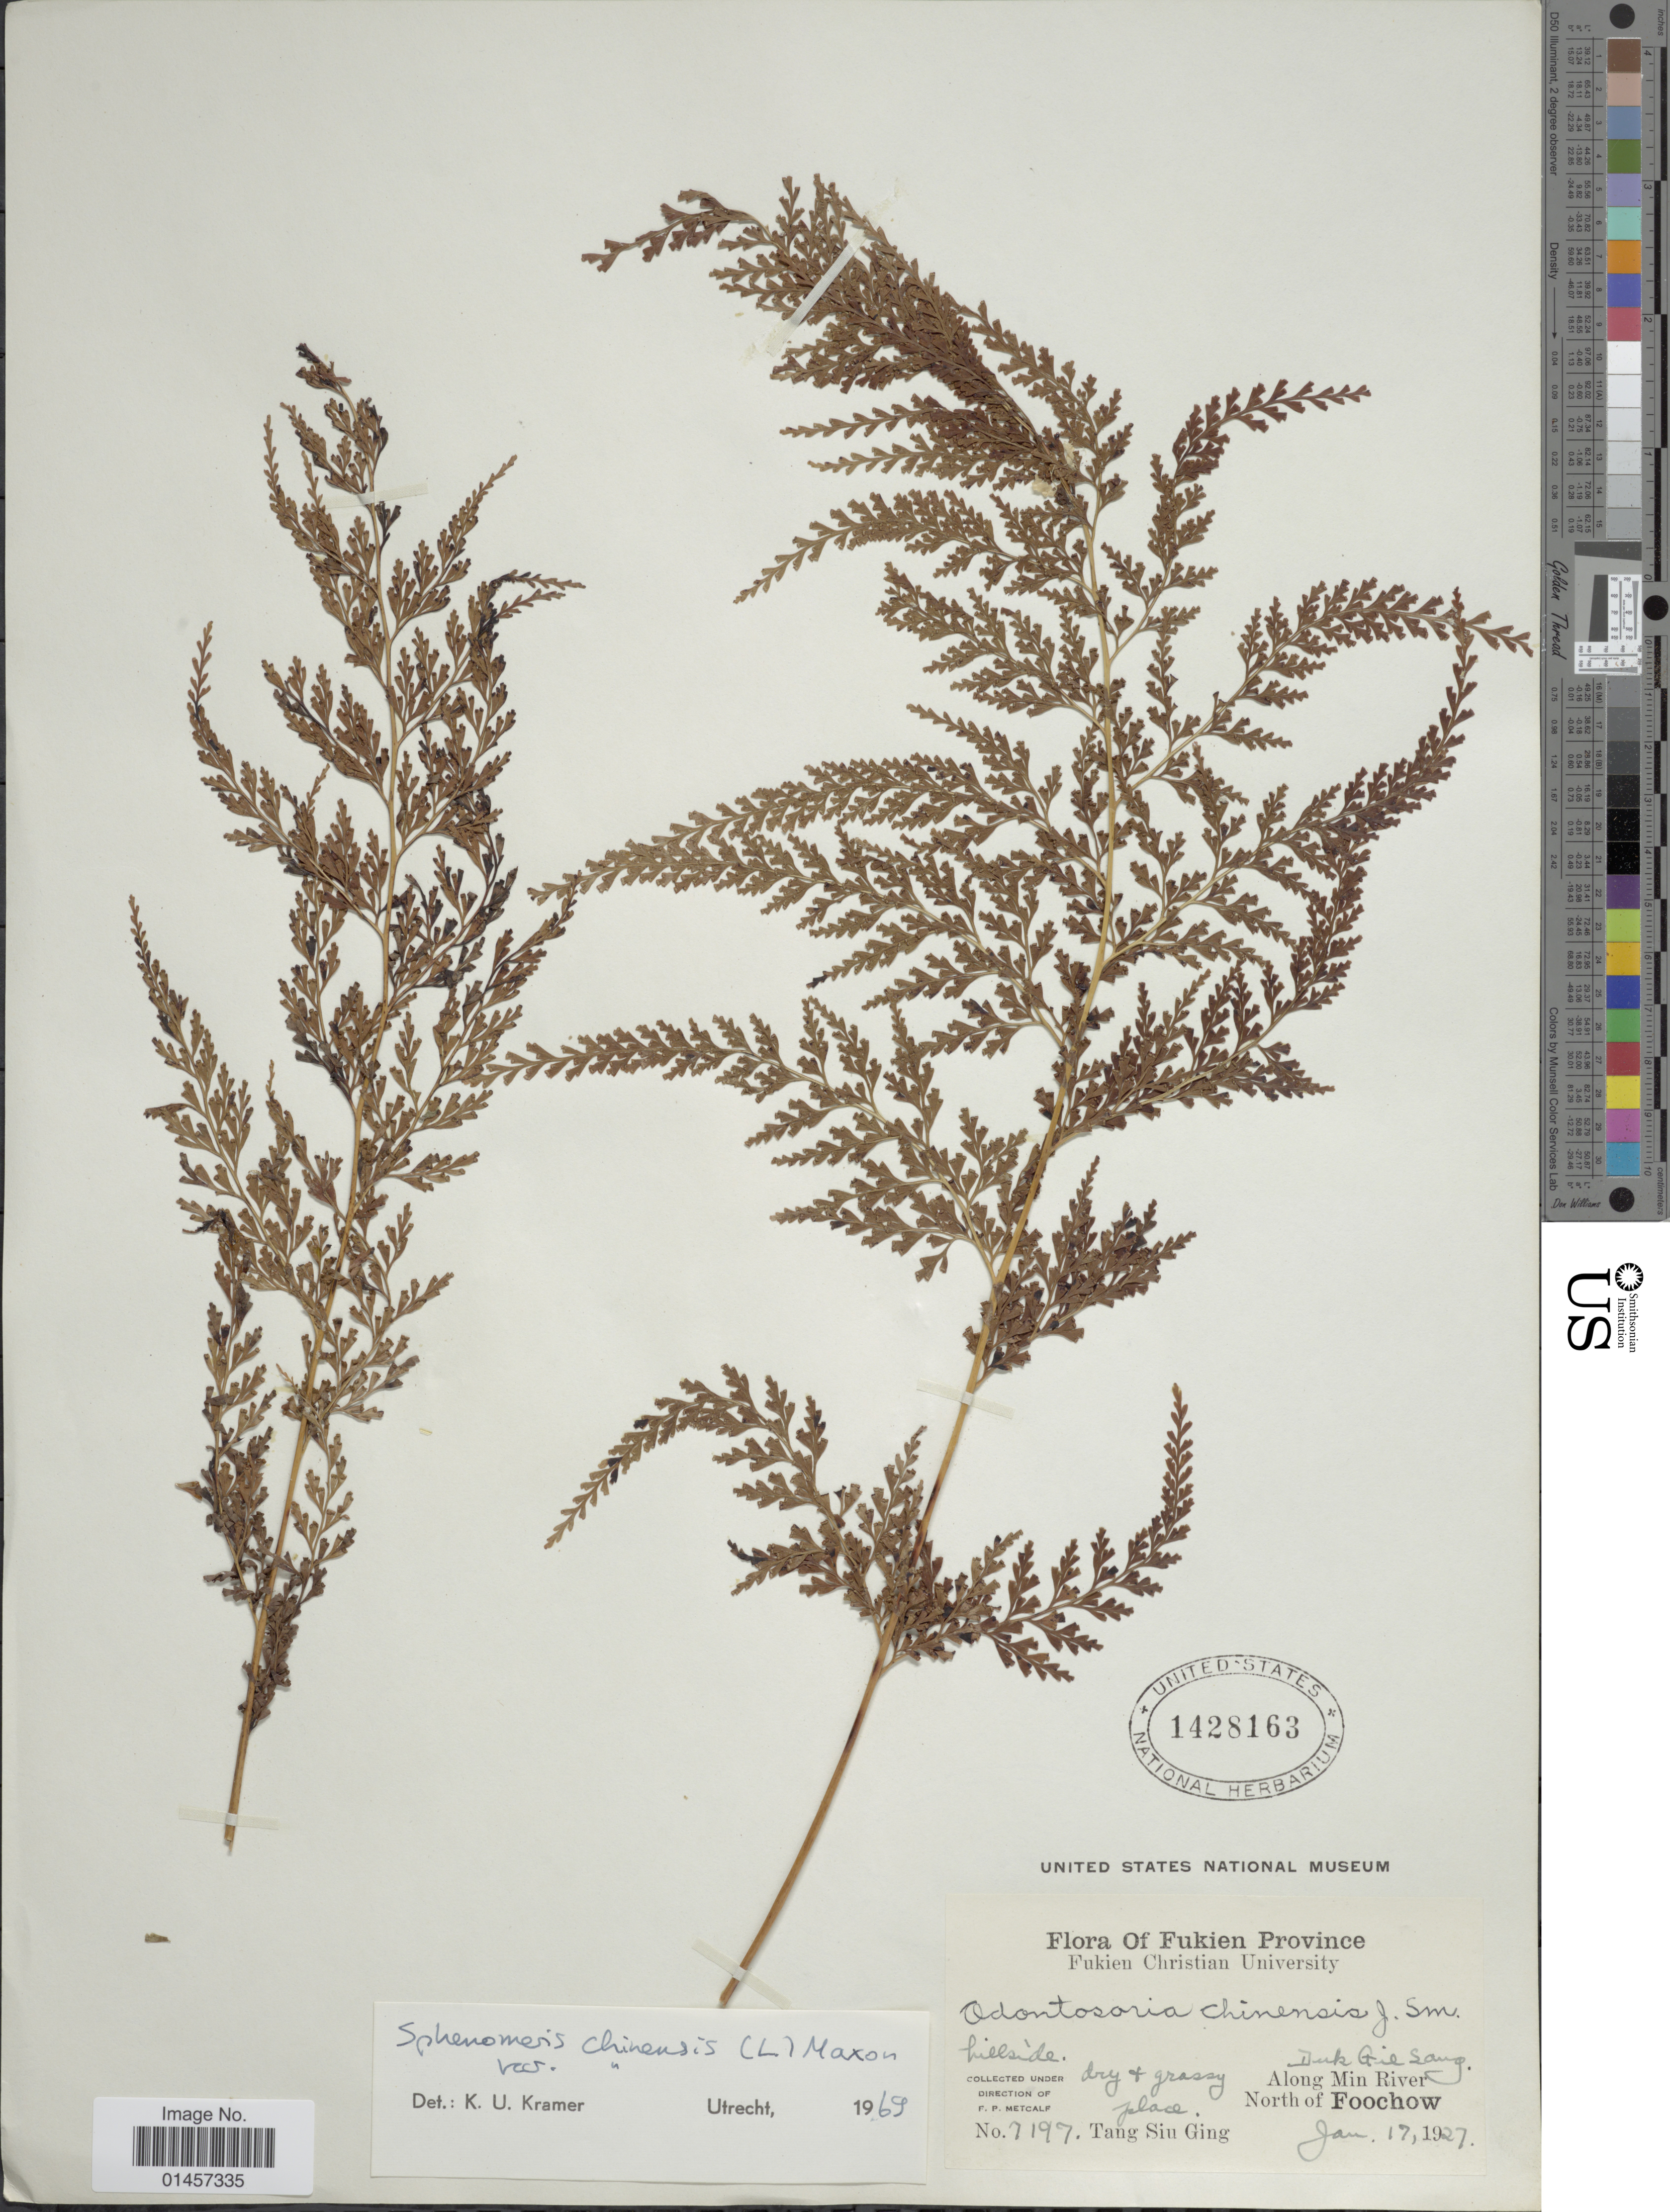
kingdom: Plantae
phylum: Tracheophyta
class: Polypodiopsida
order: Polypodiales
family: Lindsaeaceae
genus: Sphenomeris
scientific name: Sphenomeris chinensis var. chinensis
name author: (L.) Maxon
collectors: T. Ging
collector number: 7197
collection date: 1927-01-17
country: China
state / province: Fujian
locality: Fukien Province, Duk Giesang, Along min river, North of Foochow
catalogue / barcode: US 1428163